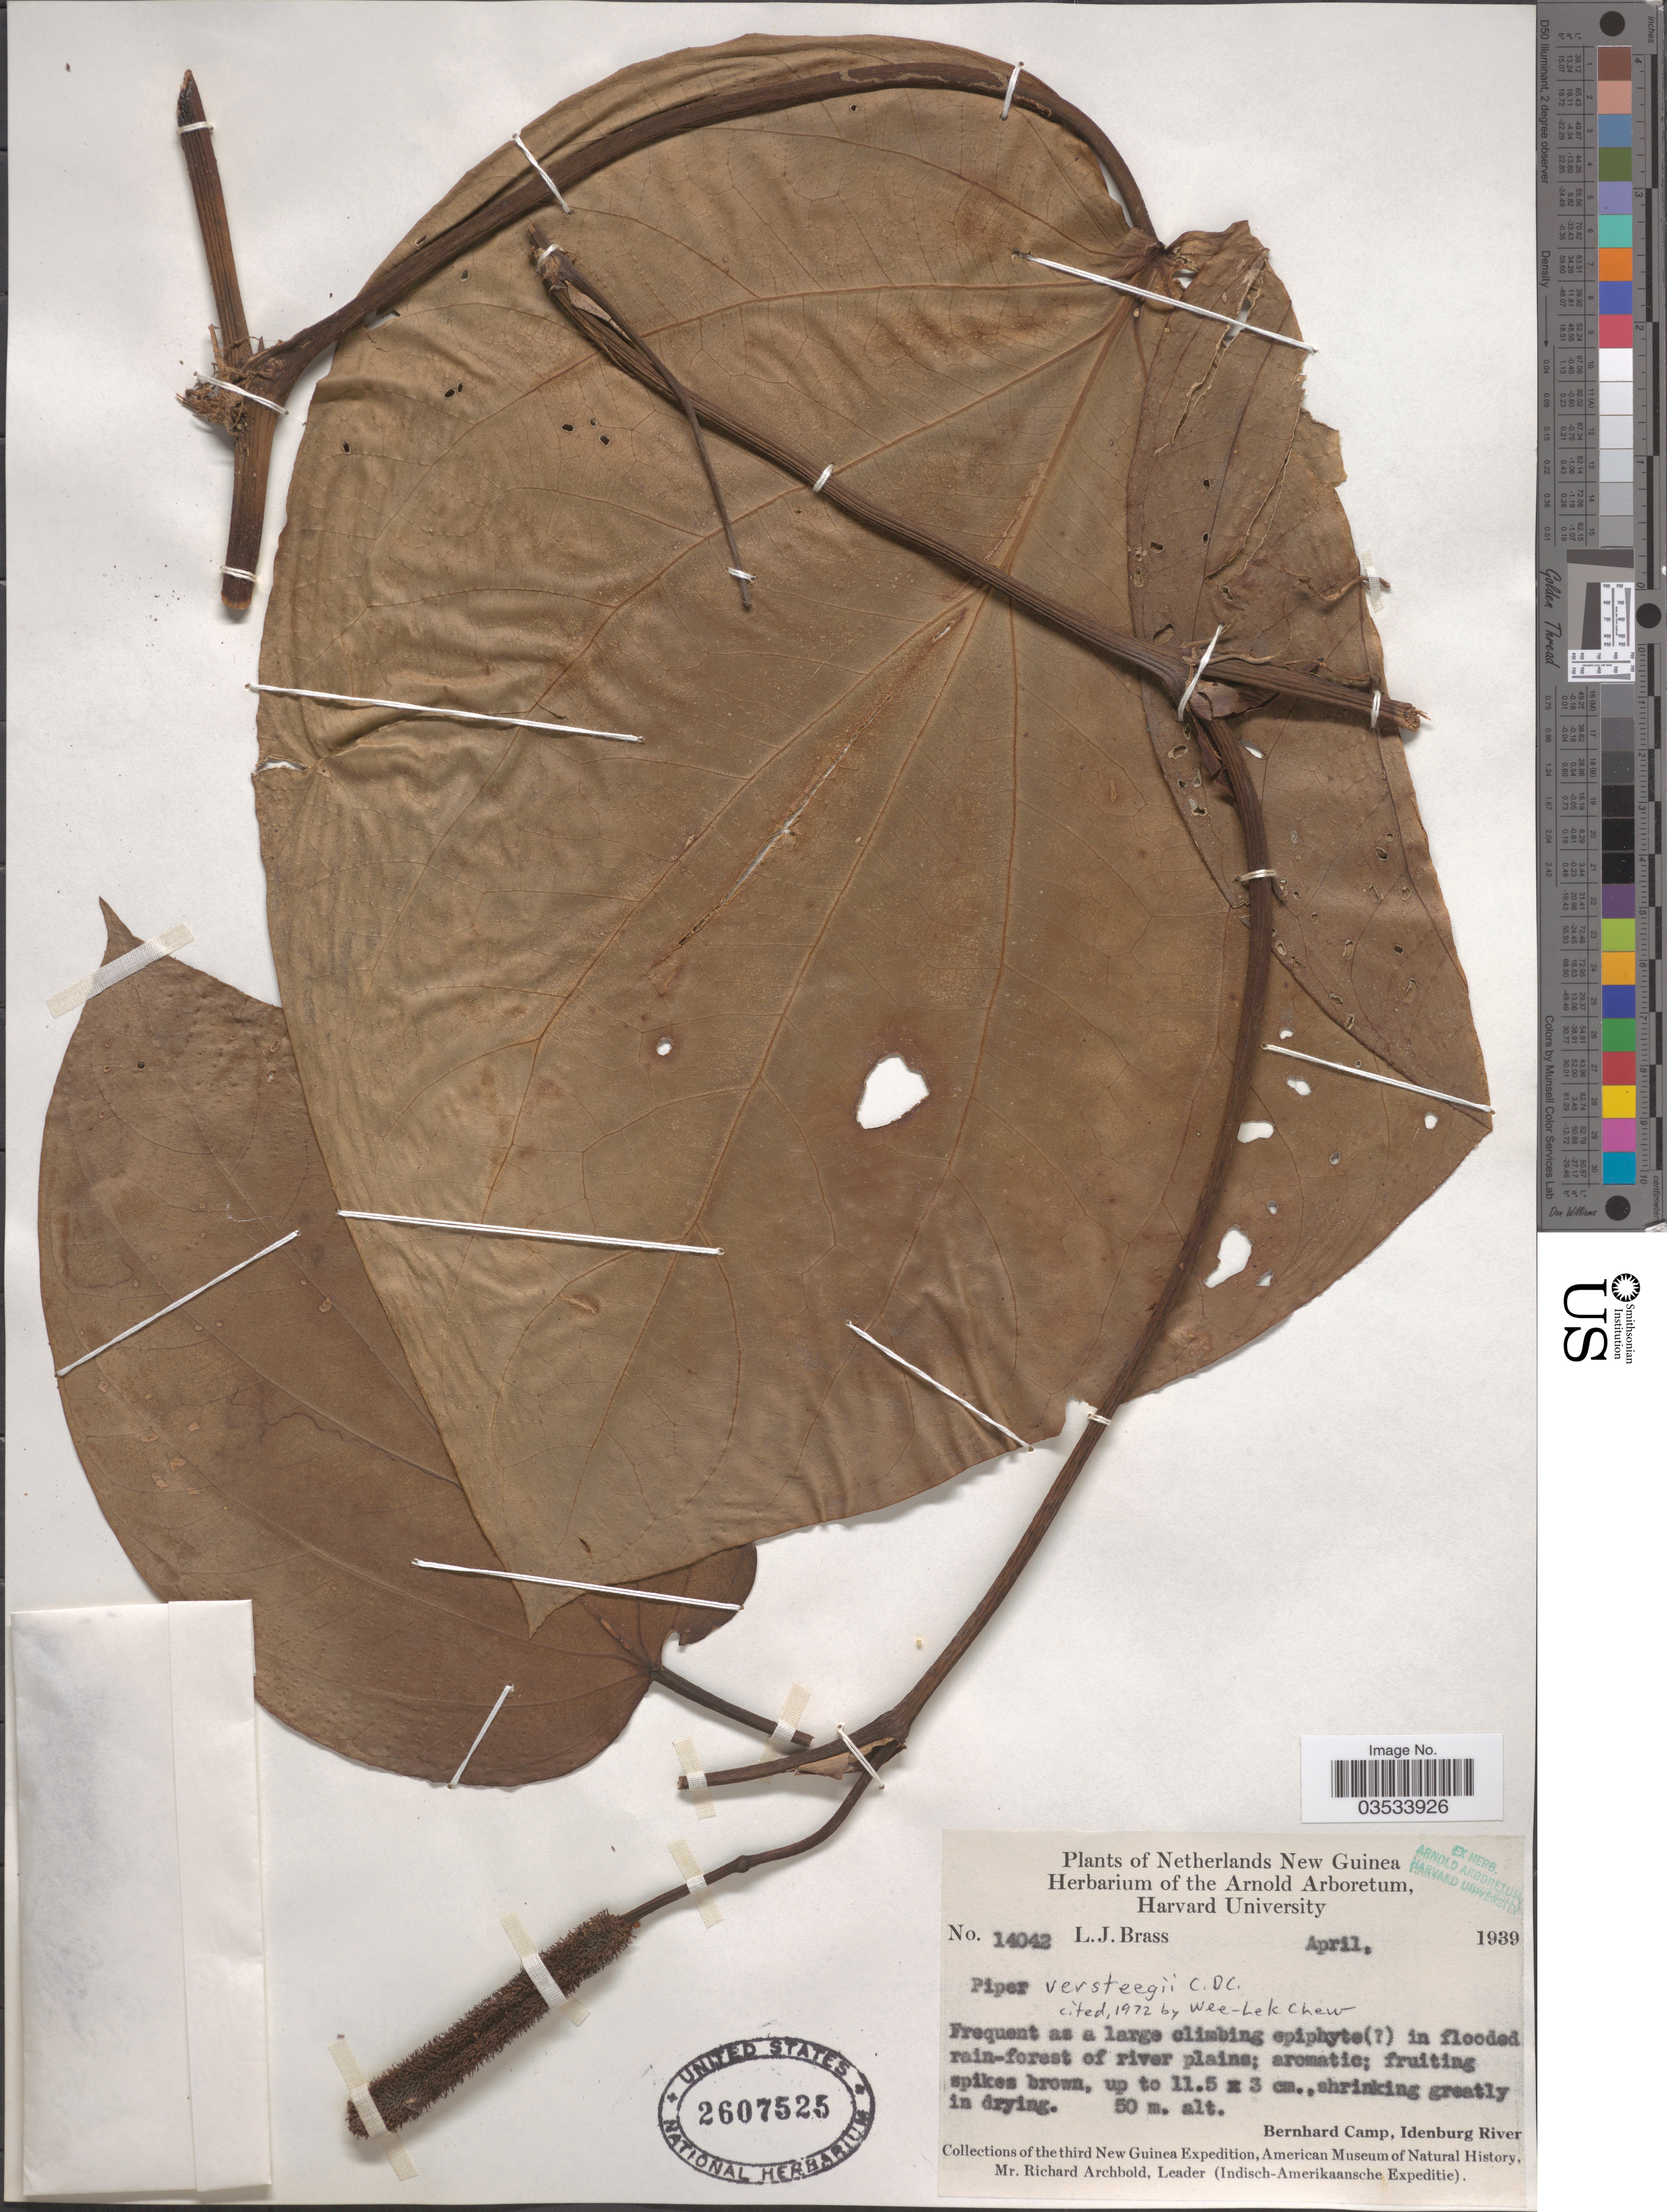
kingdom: Plantae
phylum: Tracheophyta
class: Magnoliopsida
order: Piperales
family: Piperaceae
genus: Piper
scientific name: Piper versteegii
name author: C. DC.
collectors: L. J. Brass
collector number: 14042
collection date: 1939-04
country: Indonesia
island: New Guinea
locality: Netherlands New Guinea. Bernhard Camp, Idenburg River. New Guinea.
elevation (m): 50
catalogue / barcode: US 2607525